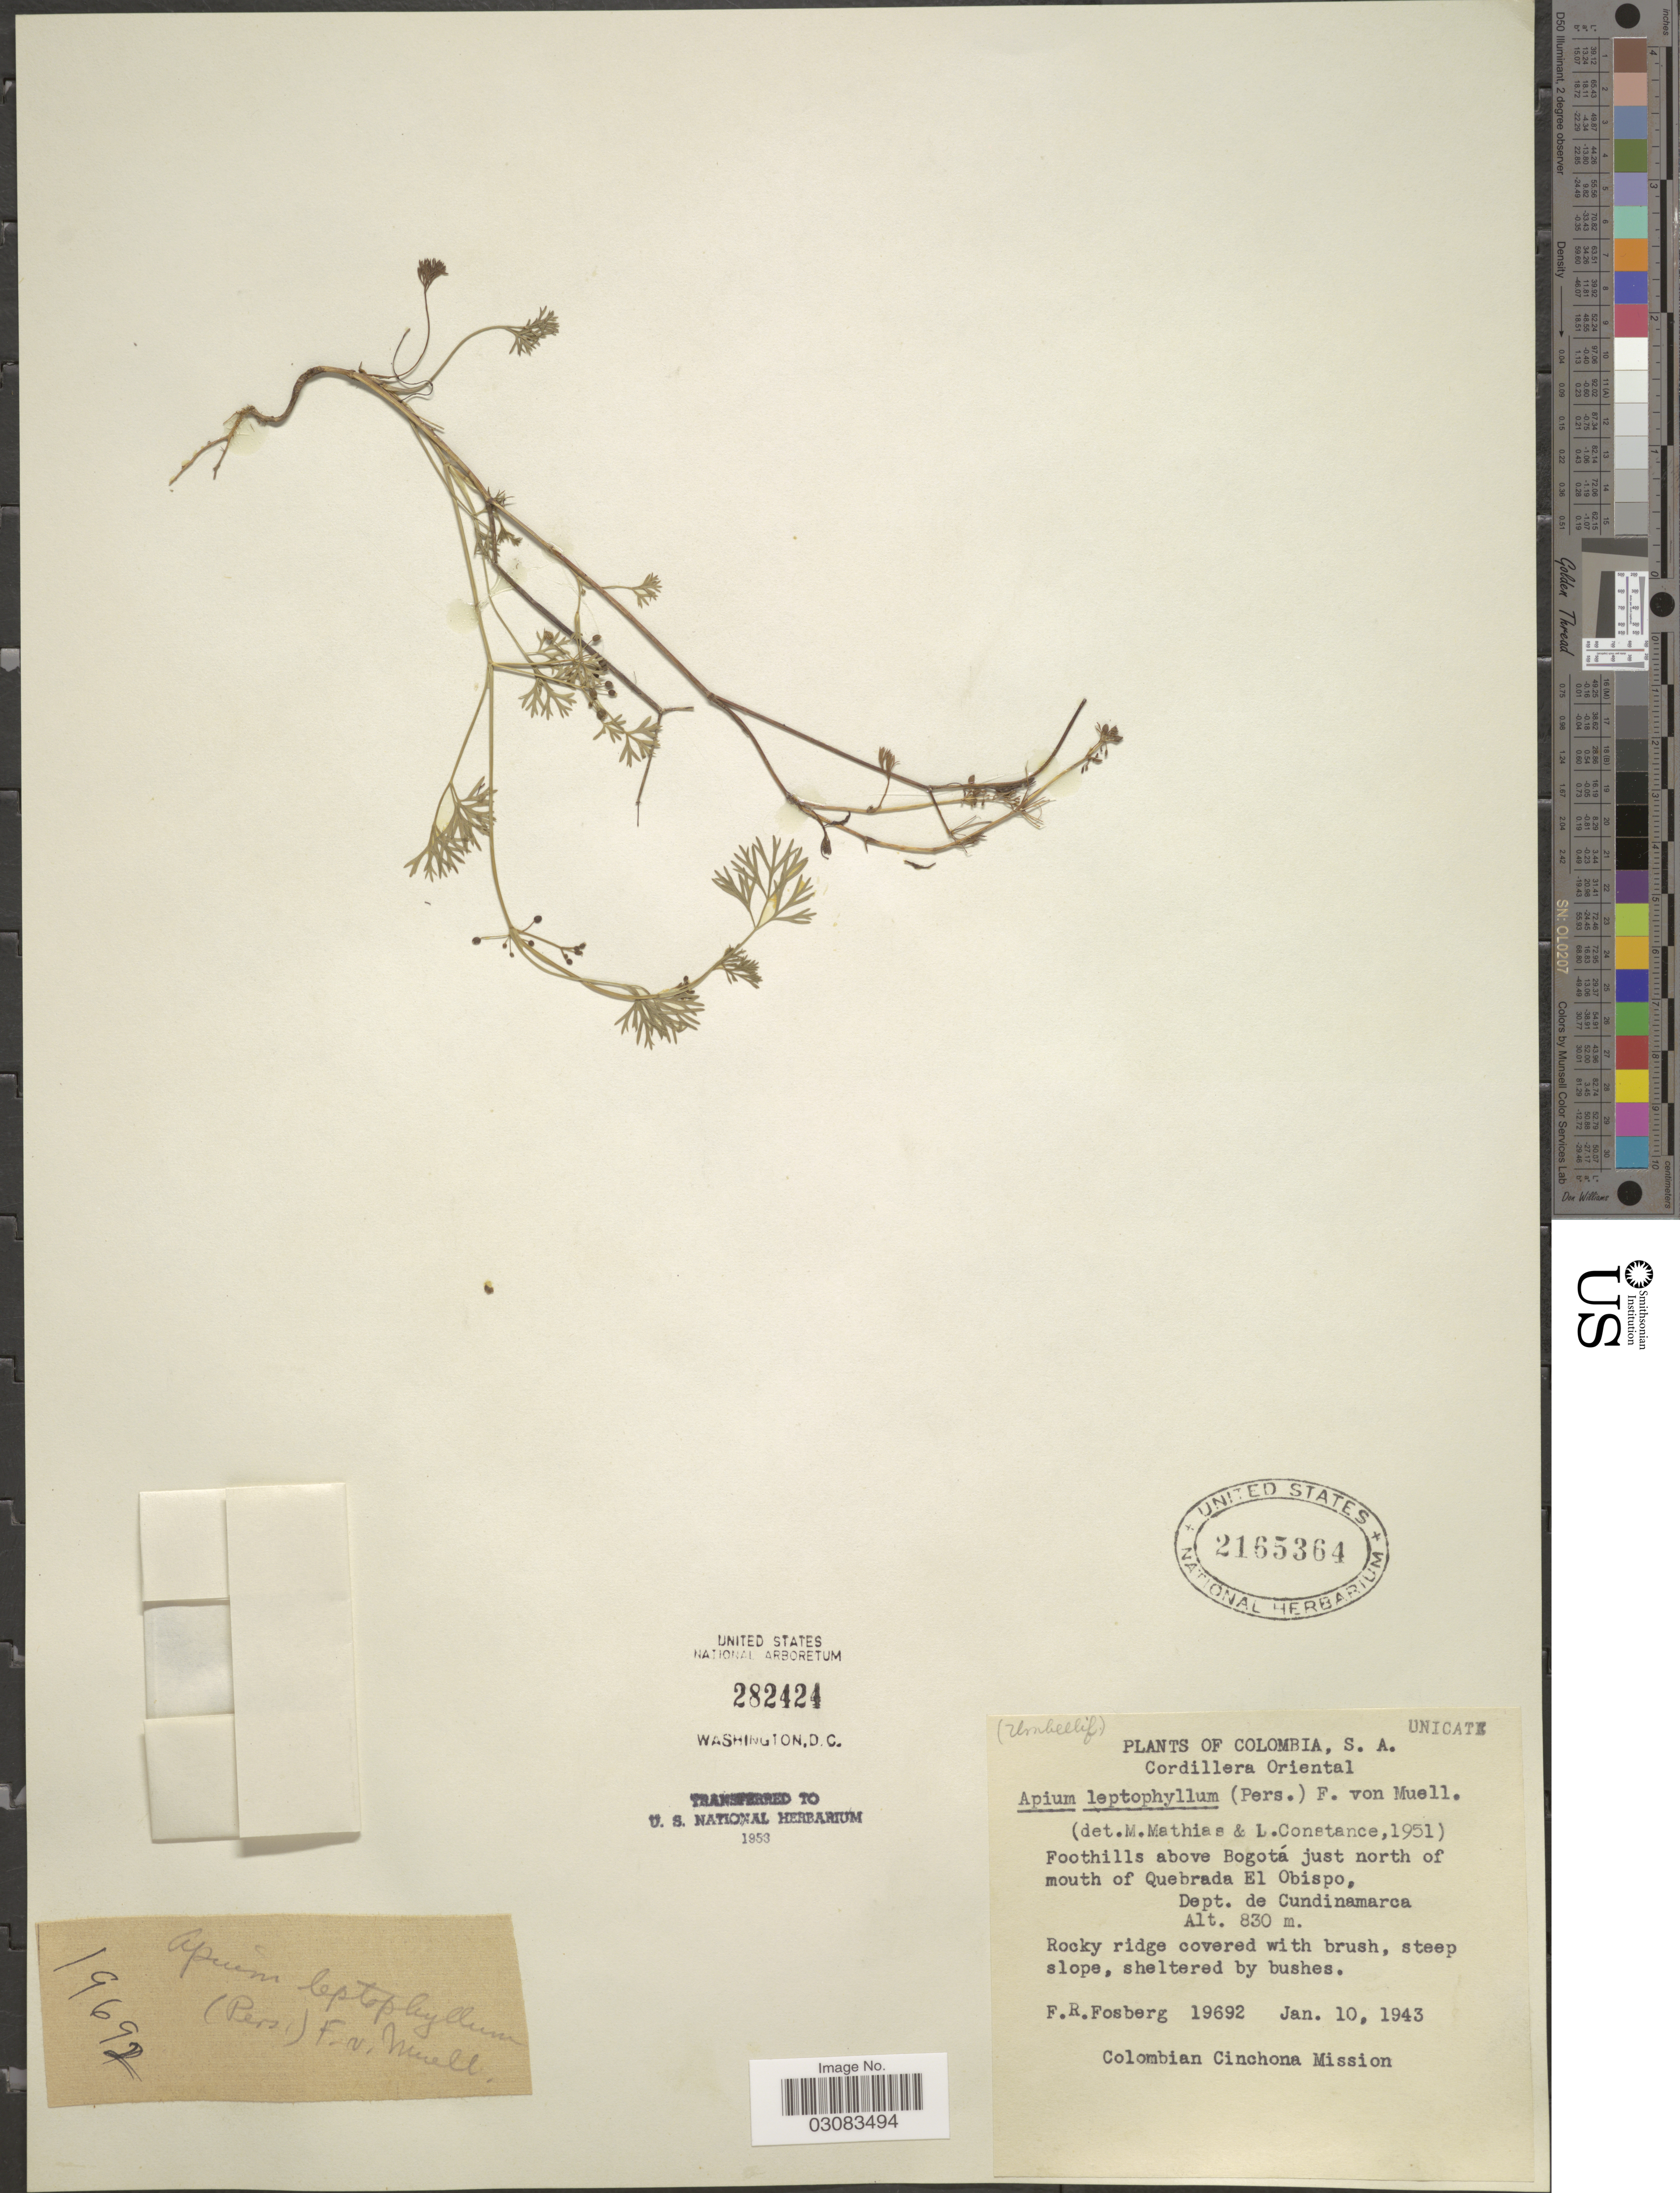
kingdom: Plantae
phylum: Tracheophyta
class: Magnoliopsida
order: Apiales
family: Apiaceae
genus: Cyclospermum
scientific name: Cyclospermum leptophyllum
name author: (Pers.) Sprague ex Britton & P. Wilson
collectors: F. R. Fosberg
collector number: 19692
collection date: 1943-01-10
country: Colombia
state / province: Cundinamarca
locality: Cordillera Oriental. Foothills above Bogotá just north of mouth of Quebrada El Obispo, Dept. de Cundinamarca.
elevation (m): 830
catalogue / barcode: US 2165364